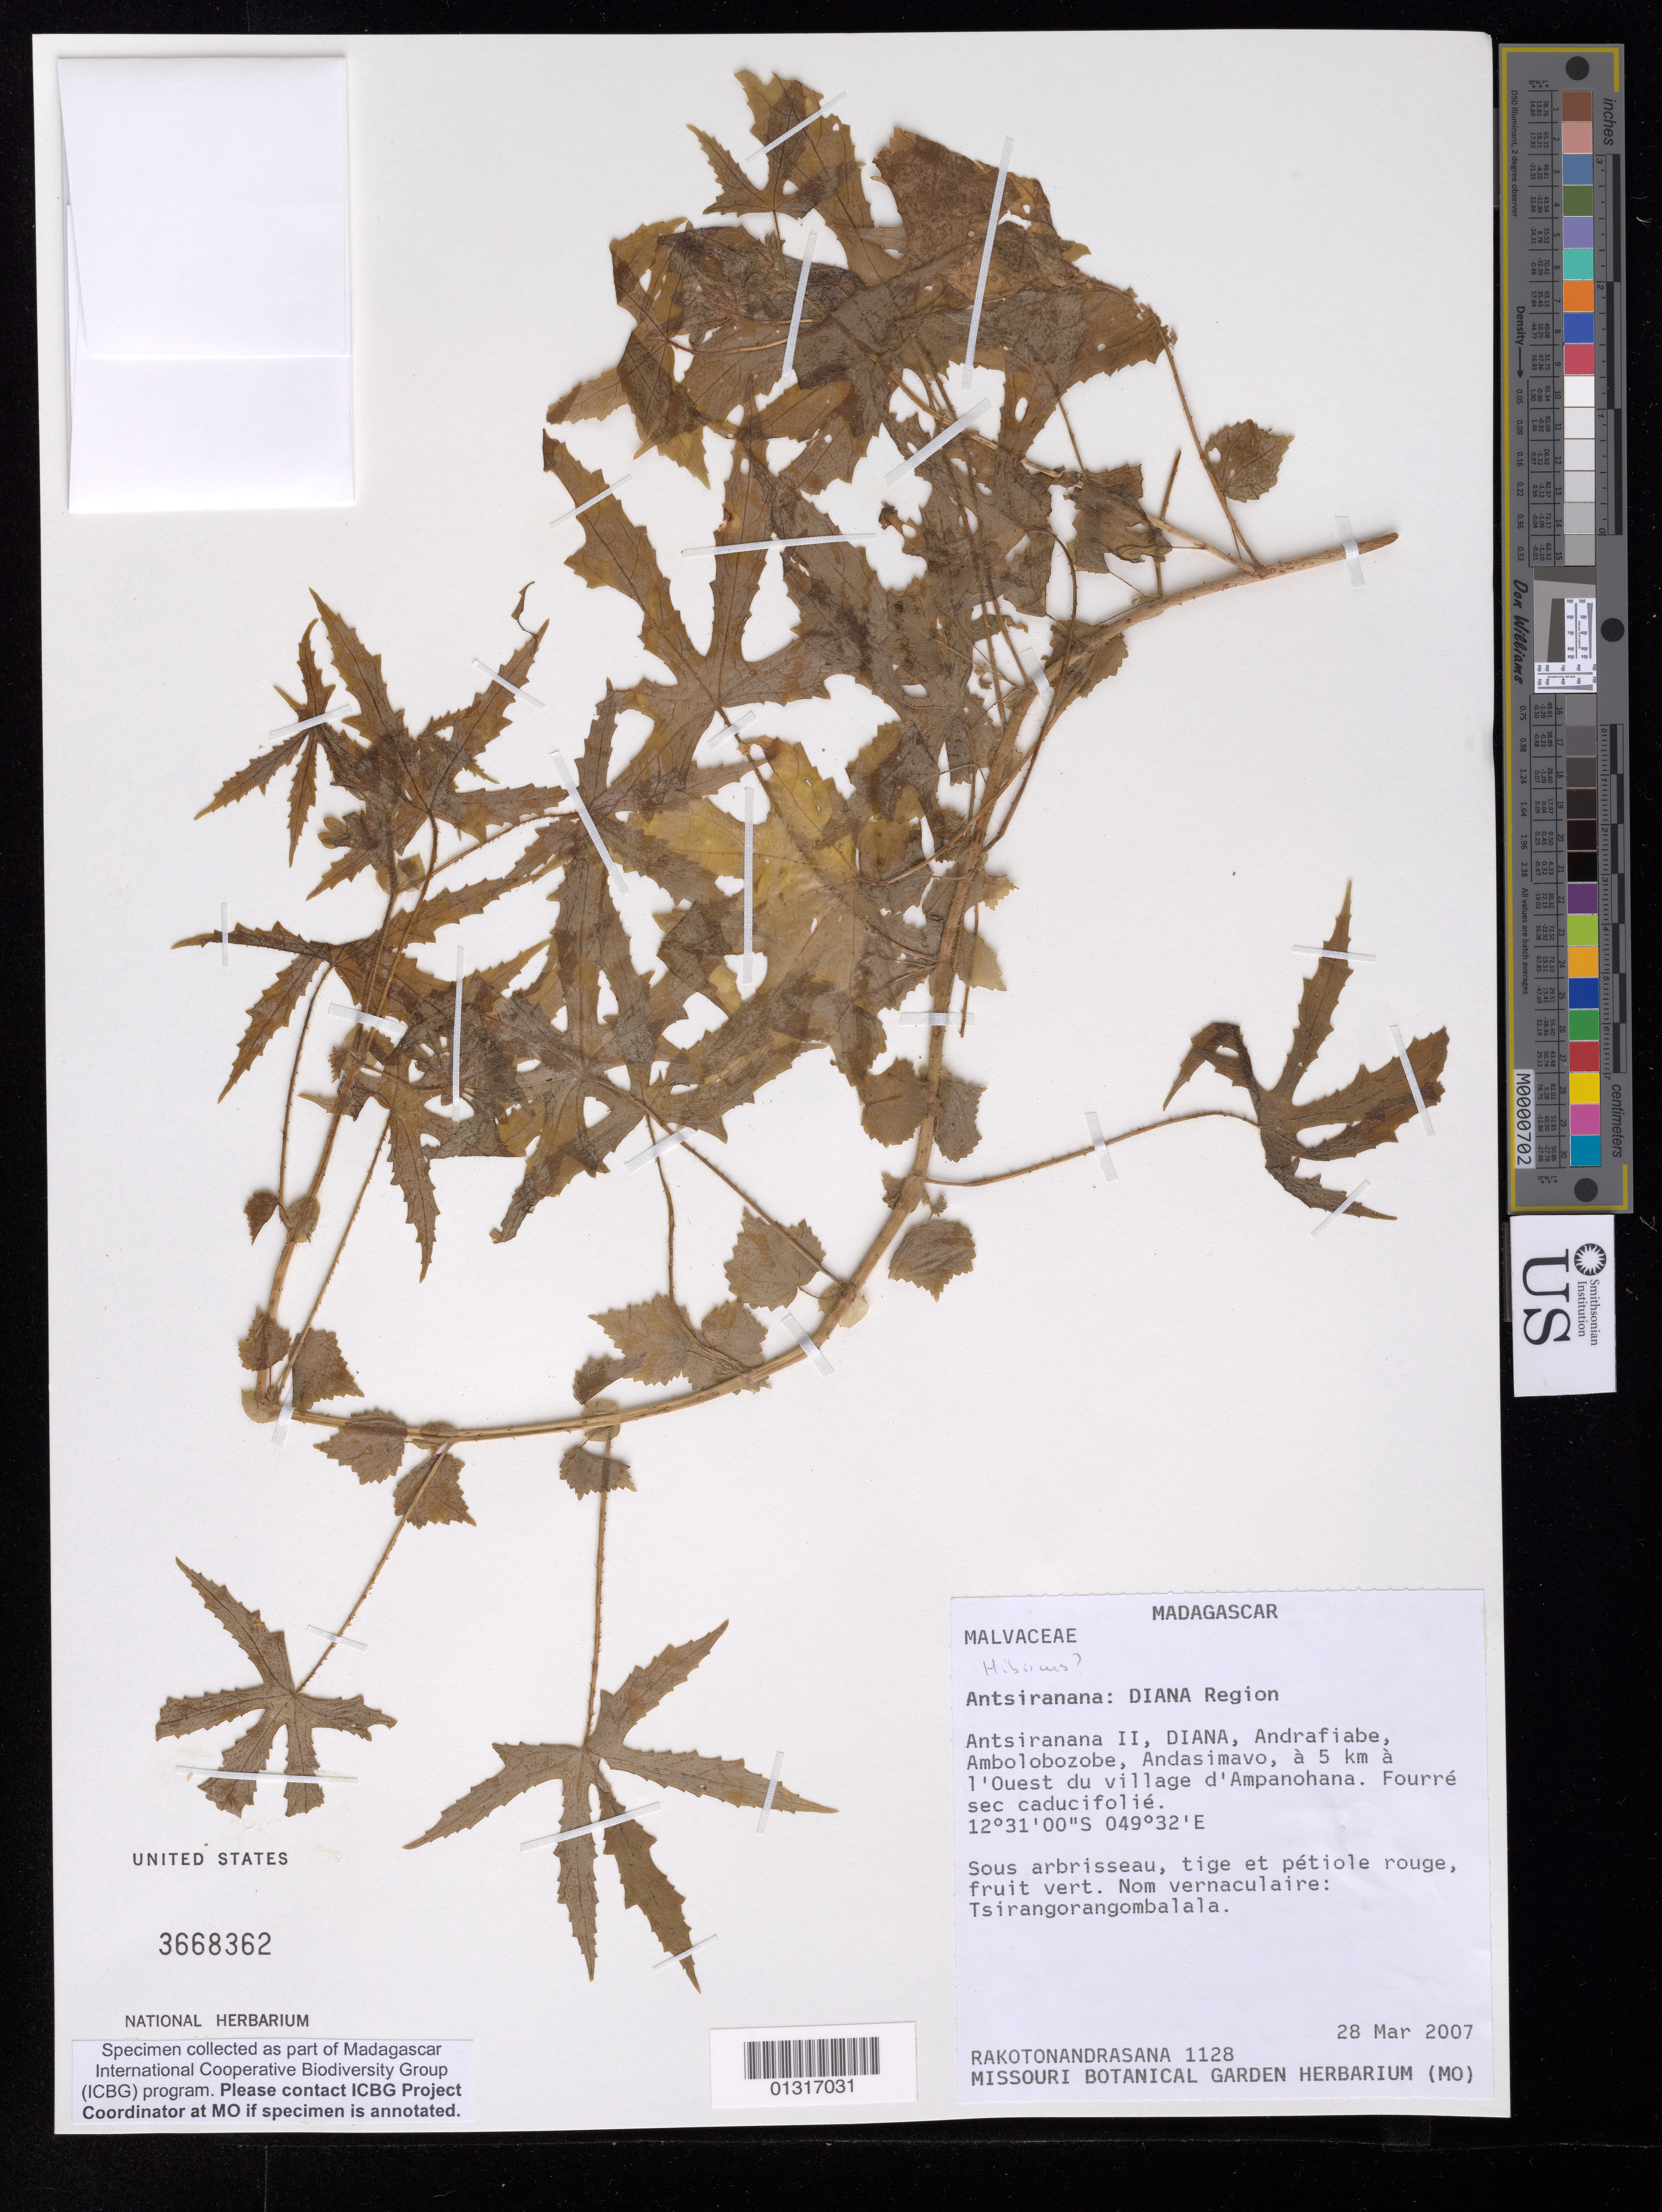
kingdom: Plantae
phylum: Tracheophyta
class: Magnoliopsida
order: Malvales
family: Malvaceae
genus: Sabdariffa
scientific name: Sabdariffa surattensis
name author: (L.) M.M. Hanes & R.L. Barrett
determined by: Dorr, Laurence J., Curator (BOT), Smithsonian Institution - National Museum of Natural History (UNITED STATES)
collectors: S. Rakotonandrasana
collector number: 1128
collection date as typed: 28 Mar 2007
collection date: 2007-03-28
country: Madagascar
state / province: Diana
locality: Antsiranana II, DIANA, Andrafiabe, Ambolobozobe, a 5 km a l'Puest du village d'Ampanohana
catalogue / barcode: US 3668362